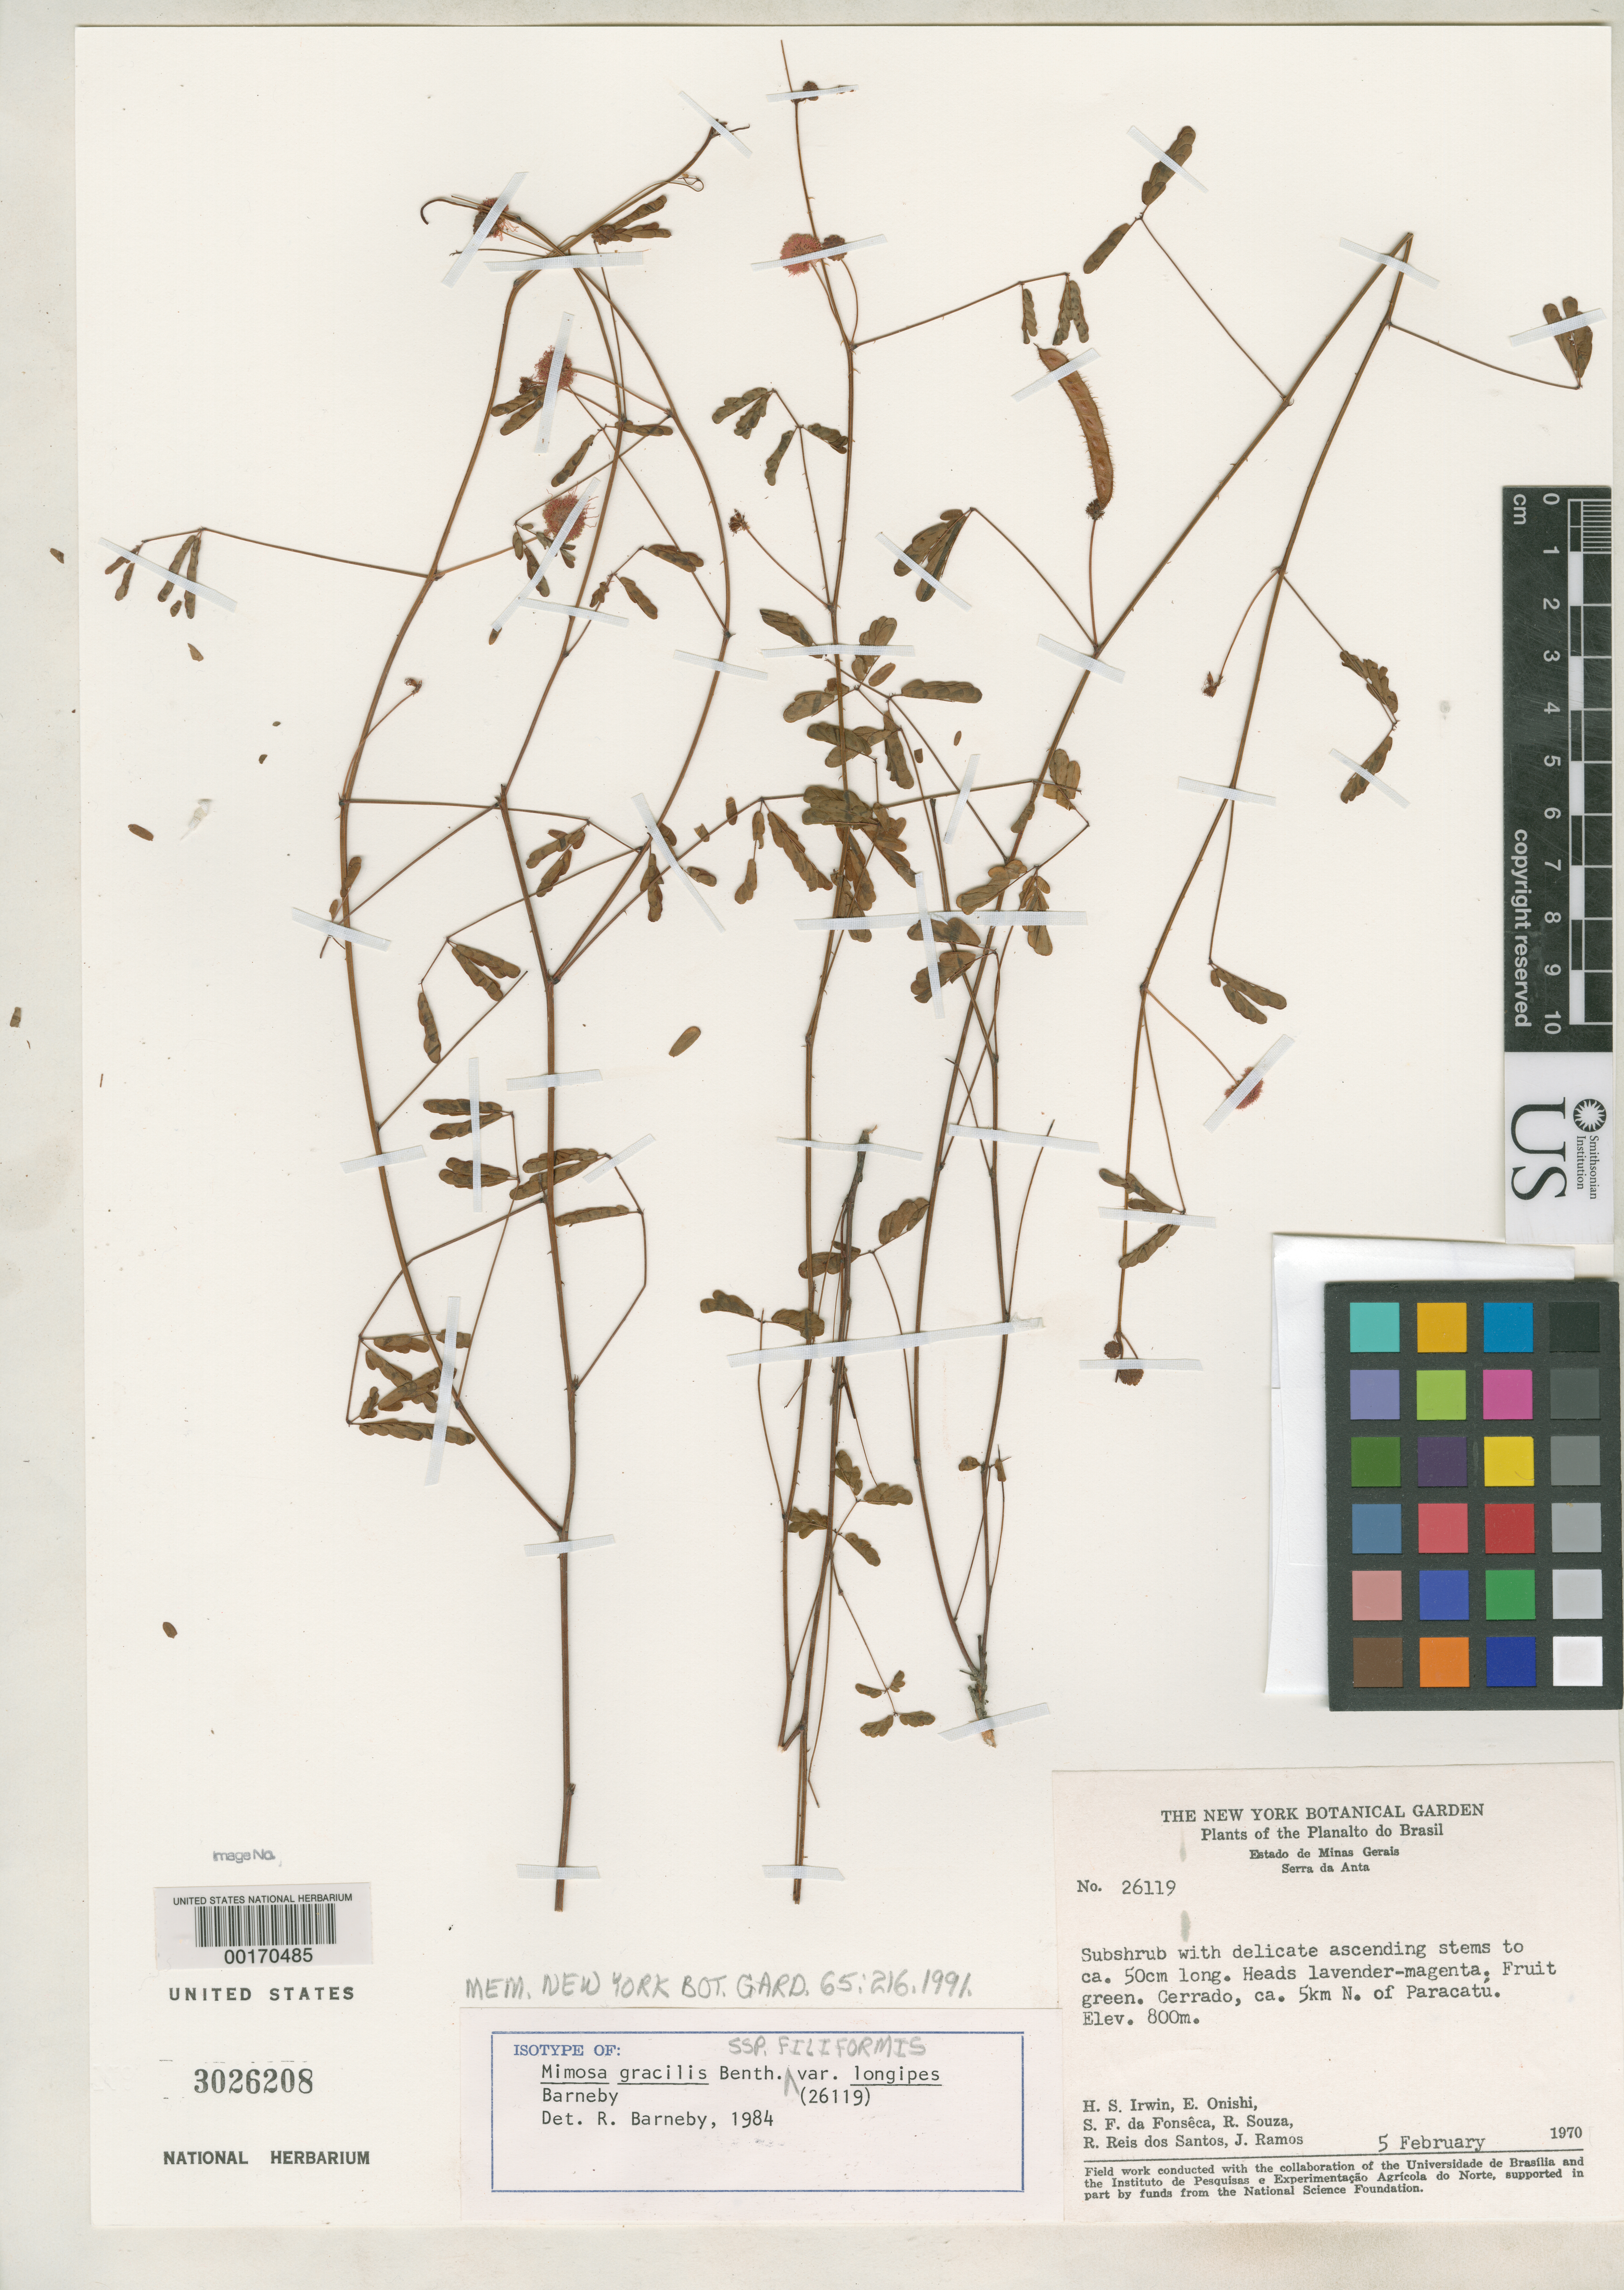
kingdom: Plantae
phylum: Tracheophyta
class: Magnoliopsida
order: Fabales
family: Fabaceae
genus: Mimosa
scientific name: Mimosa gracilis subsp. filiformis var. longipes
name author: Barneby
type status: Isotype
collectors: H. Irwin, E. Onishi, S. F. Fonsêca, R. Souza, R. G. P. Santos & J. F. Ramos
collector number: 26119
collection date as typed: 05 Feb 1970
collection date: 1970-02-05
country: Brazil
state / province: Minas Gerais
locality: Serra da Anta, , ca. 5 km N of Paracatu.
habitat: Cerrado.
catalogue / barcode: US 3026208